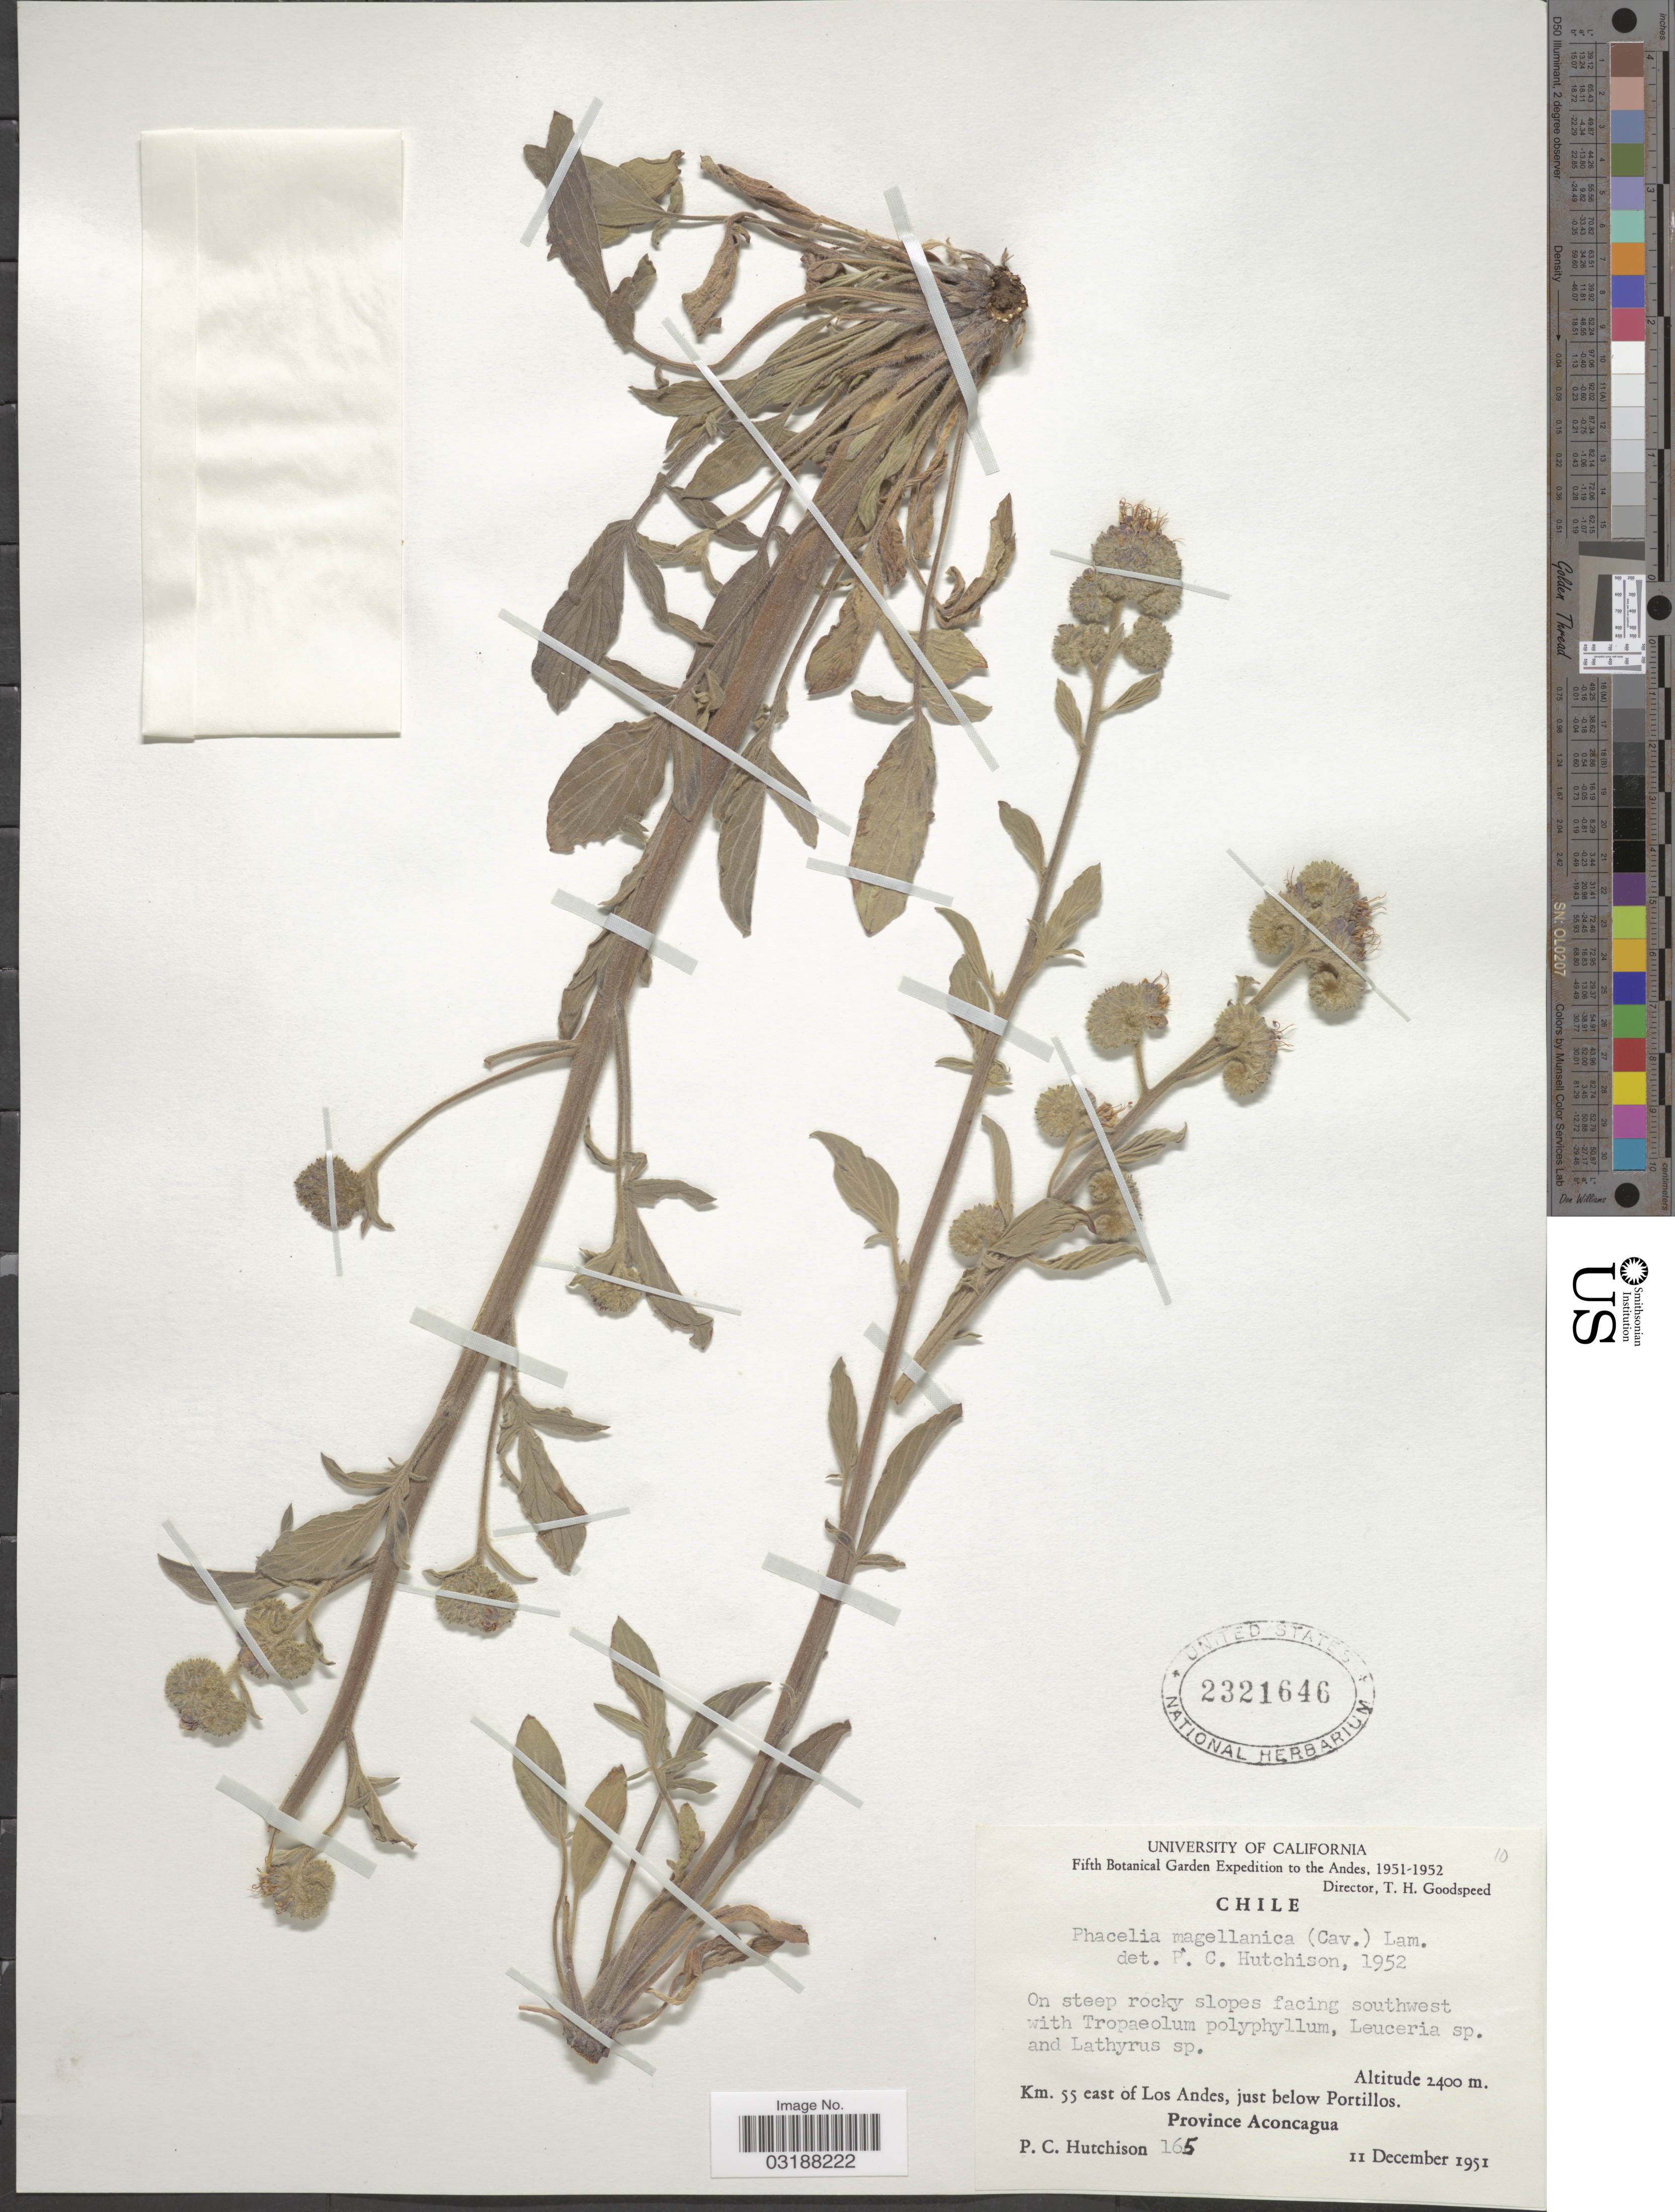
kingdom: Plantae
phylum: Tracheophyta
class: Magnoliopsida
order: Boraginales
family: Hydrophyllaceae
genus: Phacelia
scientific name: Phacelia magellanica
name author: (Lam.) Coville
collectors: P. C. Hutchison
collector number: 165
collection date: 1951-12-11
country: Chile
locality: The Andes, On steep rocky slopes facing southwest, Km. 55 east of Los Andes, just below Portillos, Province Aconcagua.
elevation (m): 2400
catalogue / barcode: US 2321646